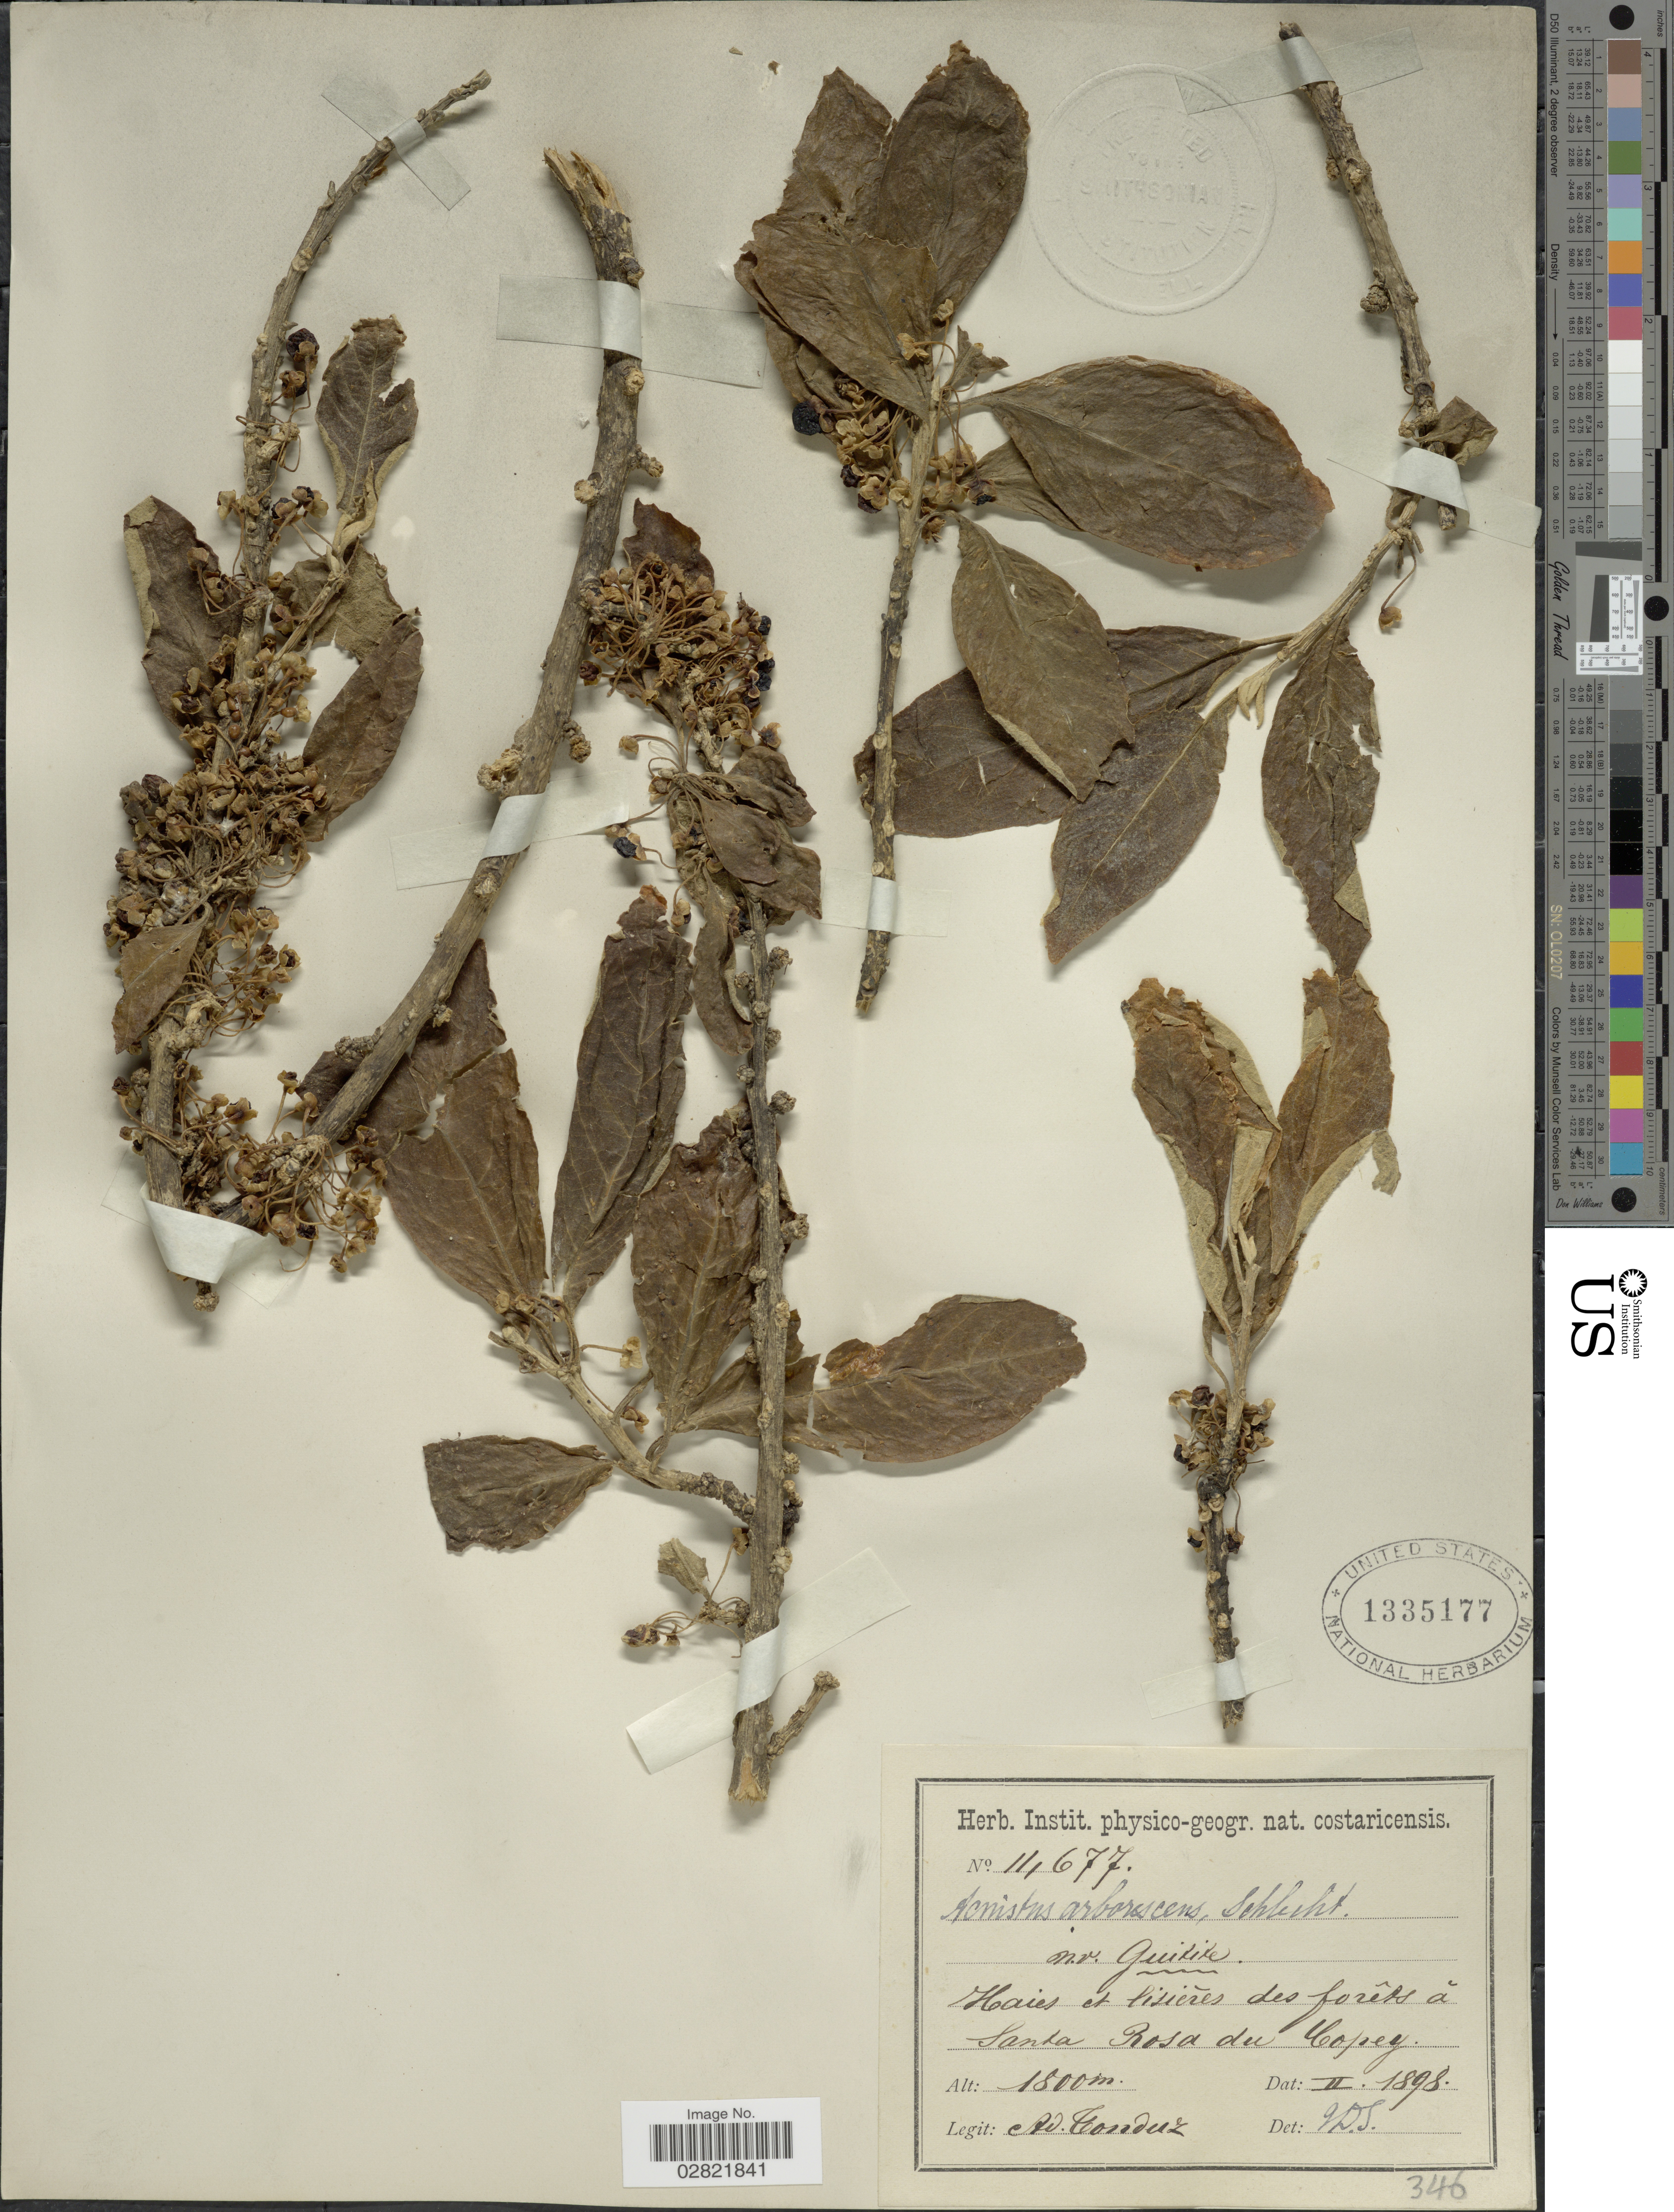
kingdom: Plantae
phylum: Tracheophyta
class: Magnoliopsida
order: Solanales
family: Solanaceae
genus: Acnistus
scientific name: Acnistus arborescens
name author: (L.) Schltdl.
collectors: A. Tonduz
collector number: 11677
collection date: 1898-02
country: Costa Rica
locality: Haies et lisiéres des forêts á Santa Rosa du Copey.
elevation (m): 1800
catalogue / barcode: US 1335177